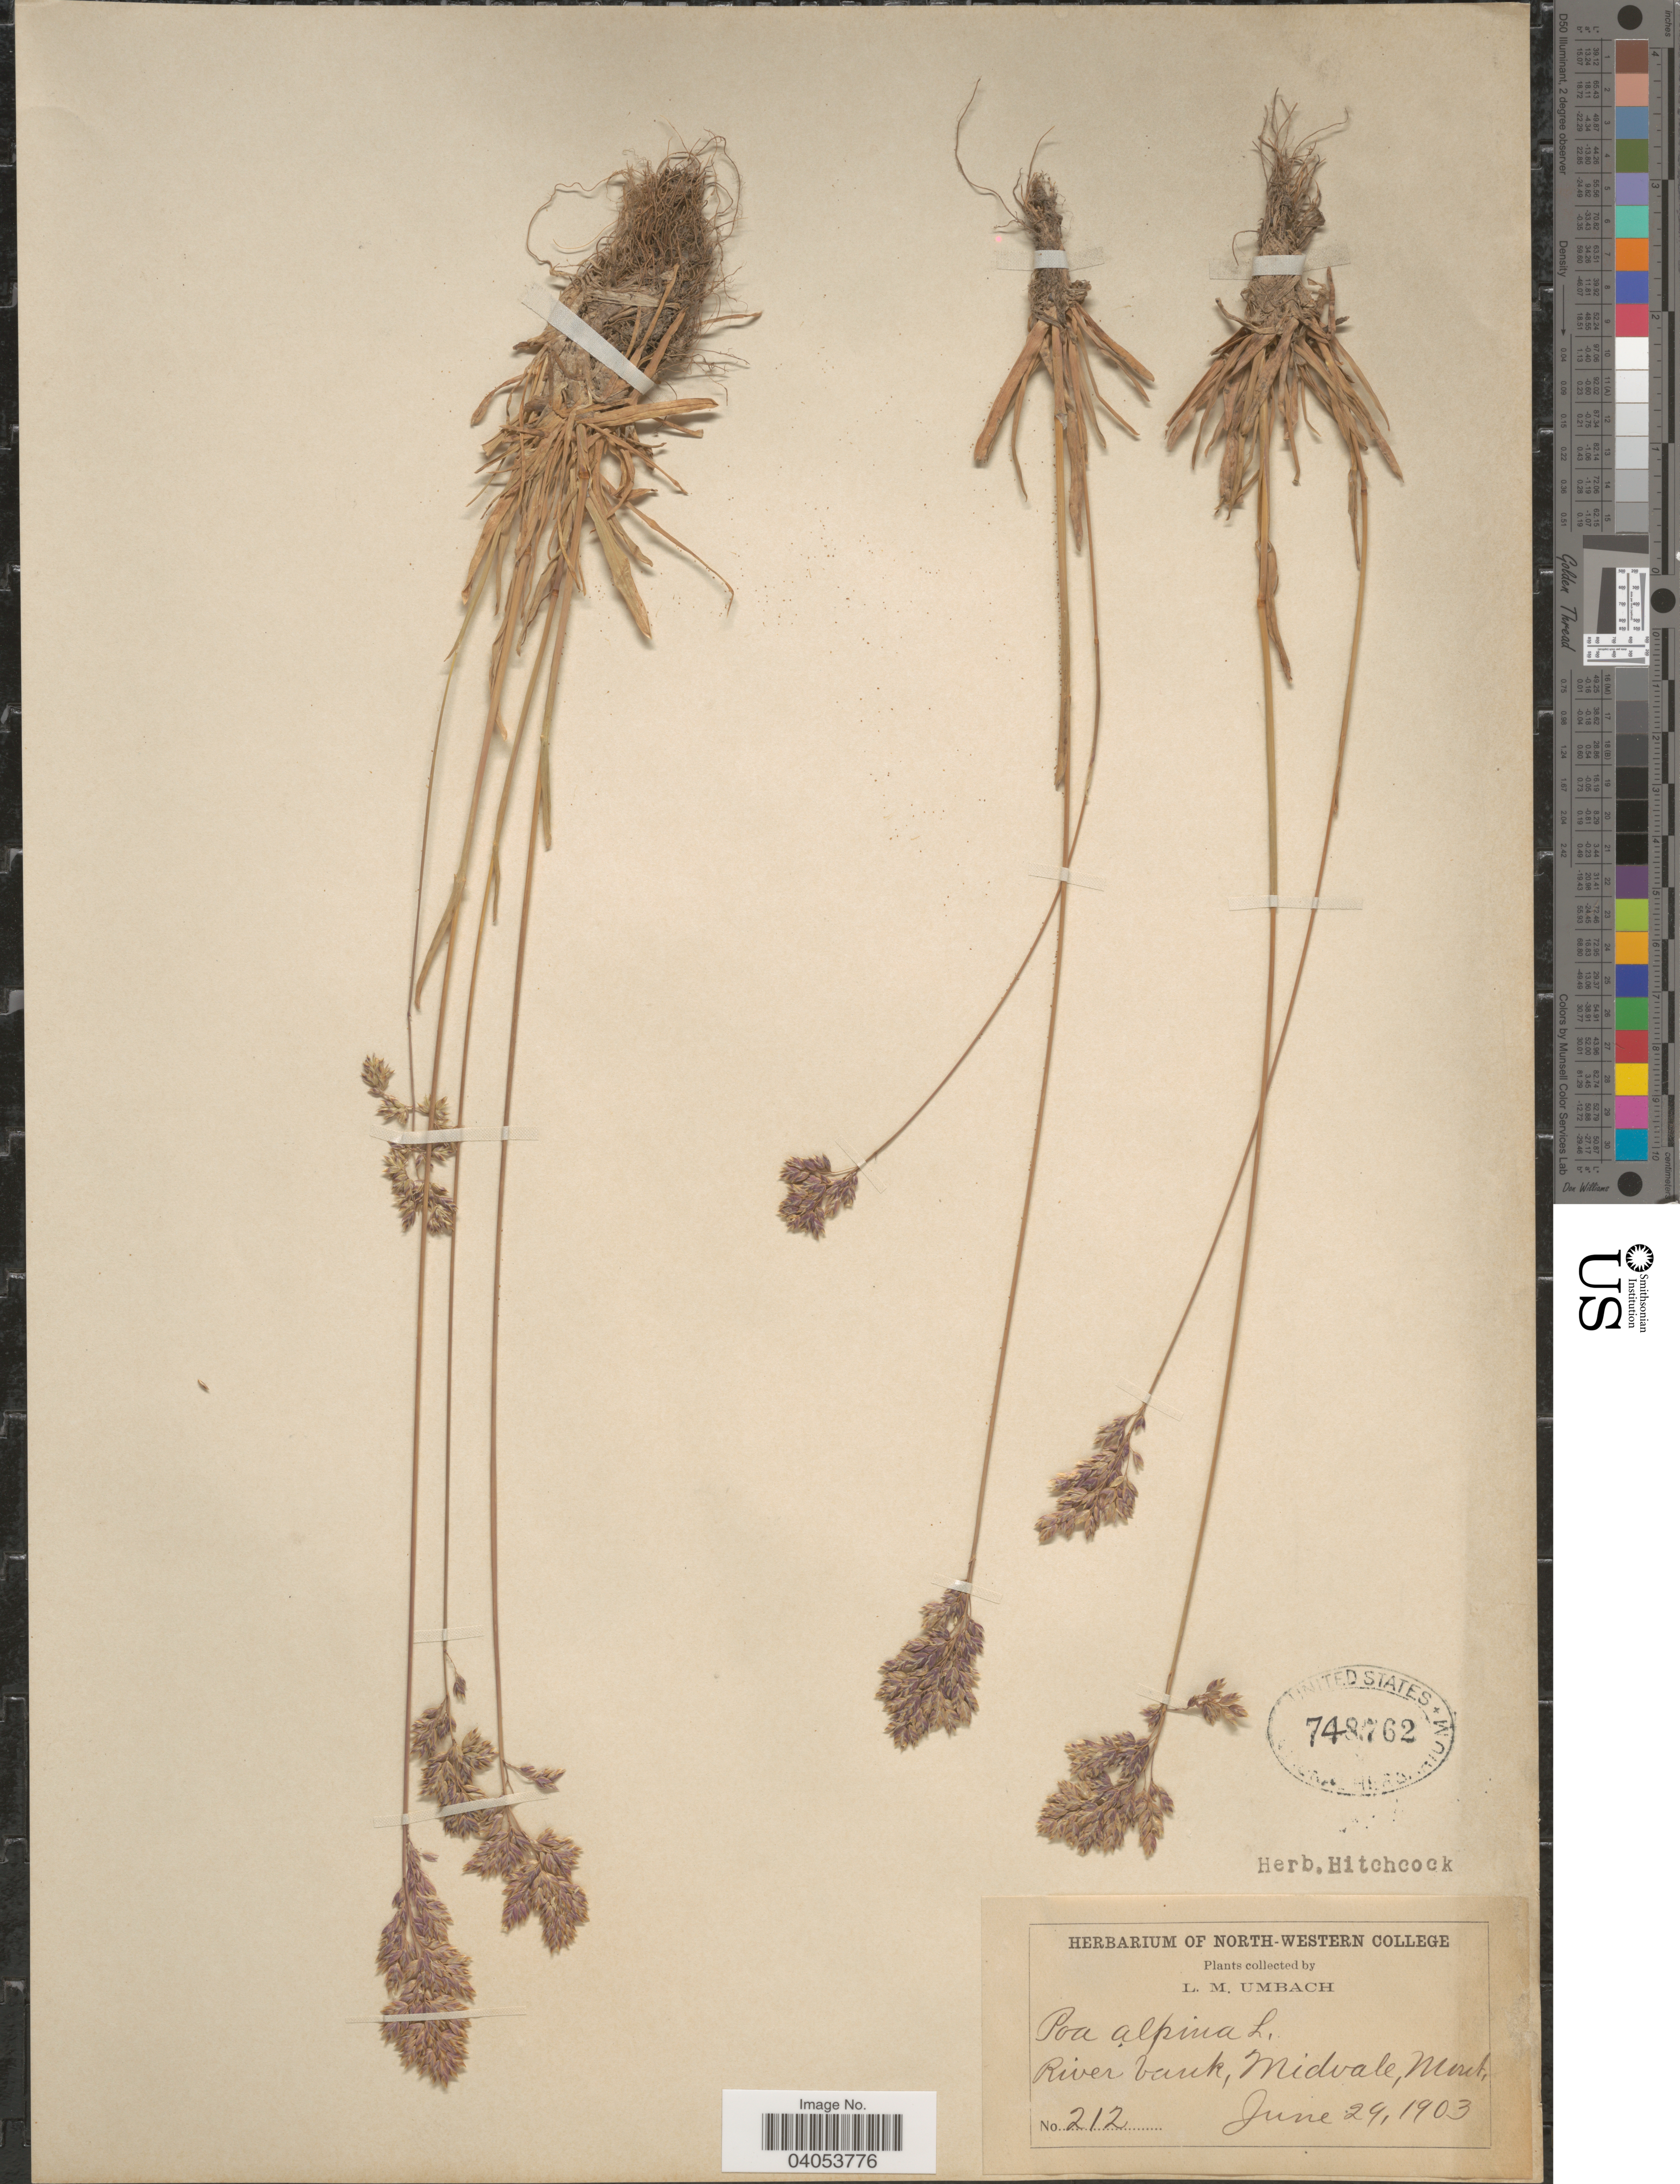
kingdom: Plantae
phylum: Tracheophyta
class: Liliopsida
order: Poales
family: Poaceae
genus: Poa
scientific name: Poa alpina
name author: L.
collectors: L. M. Umbach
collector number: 212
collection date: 1903-06-29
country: United States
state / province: Montana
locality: River bank, Midvale.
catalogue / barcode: US 748762